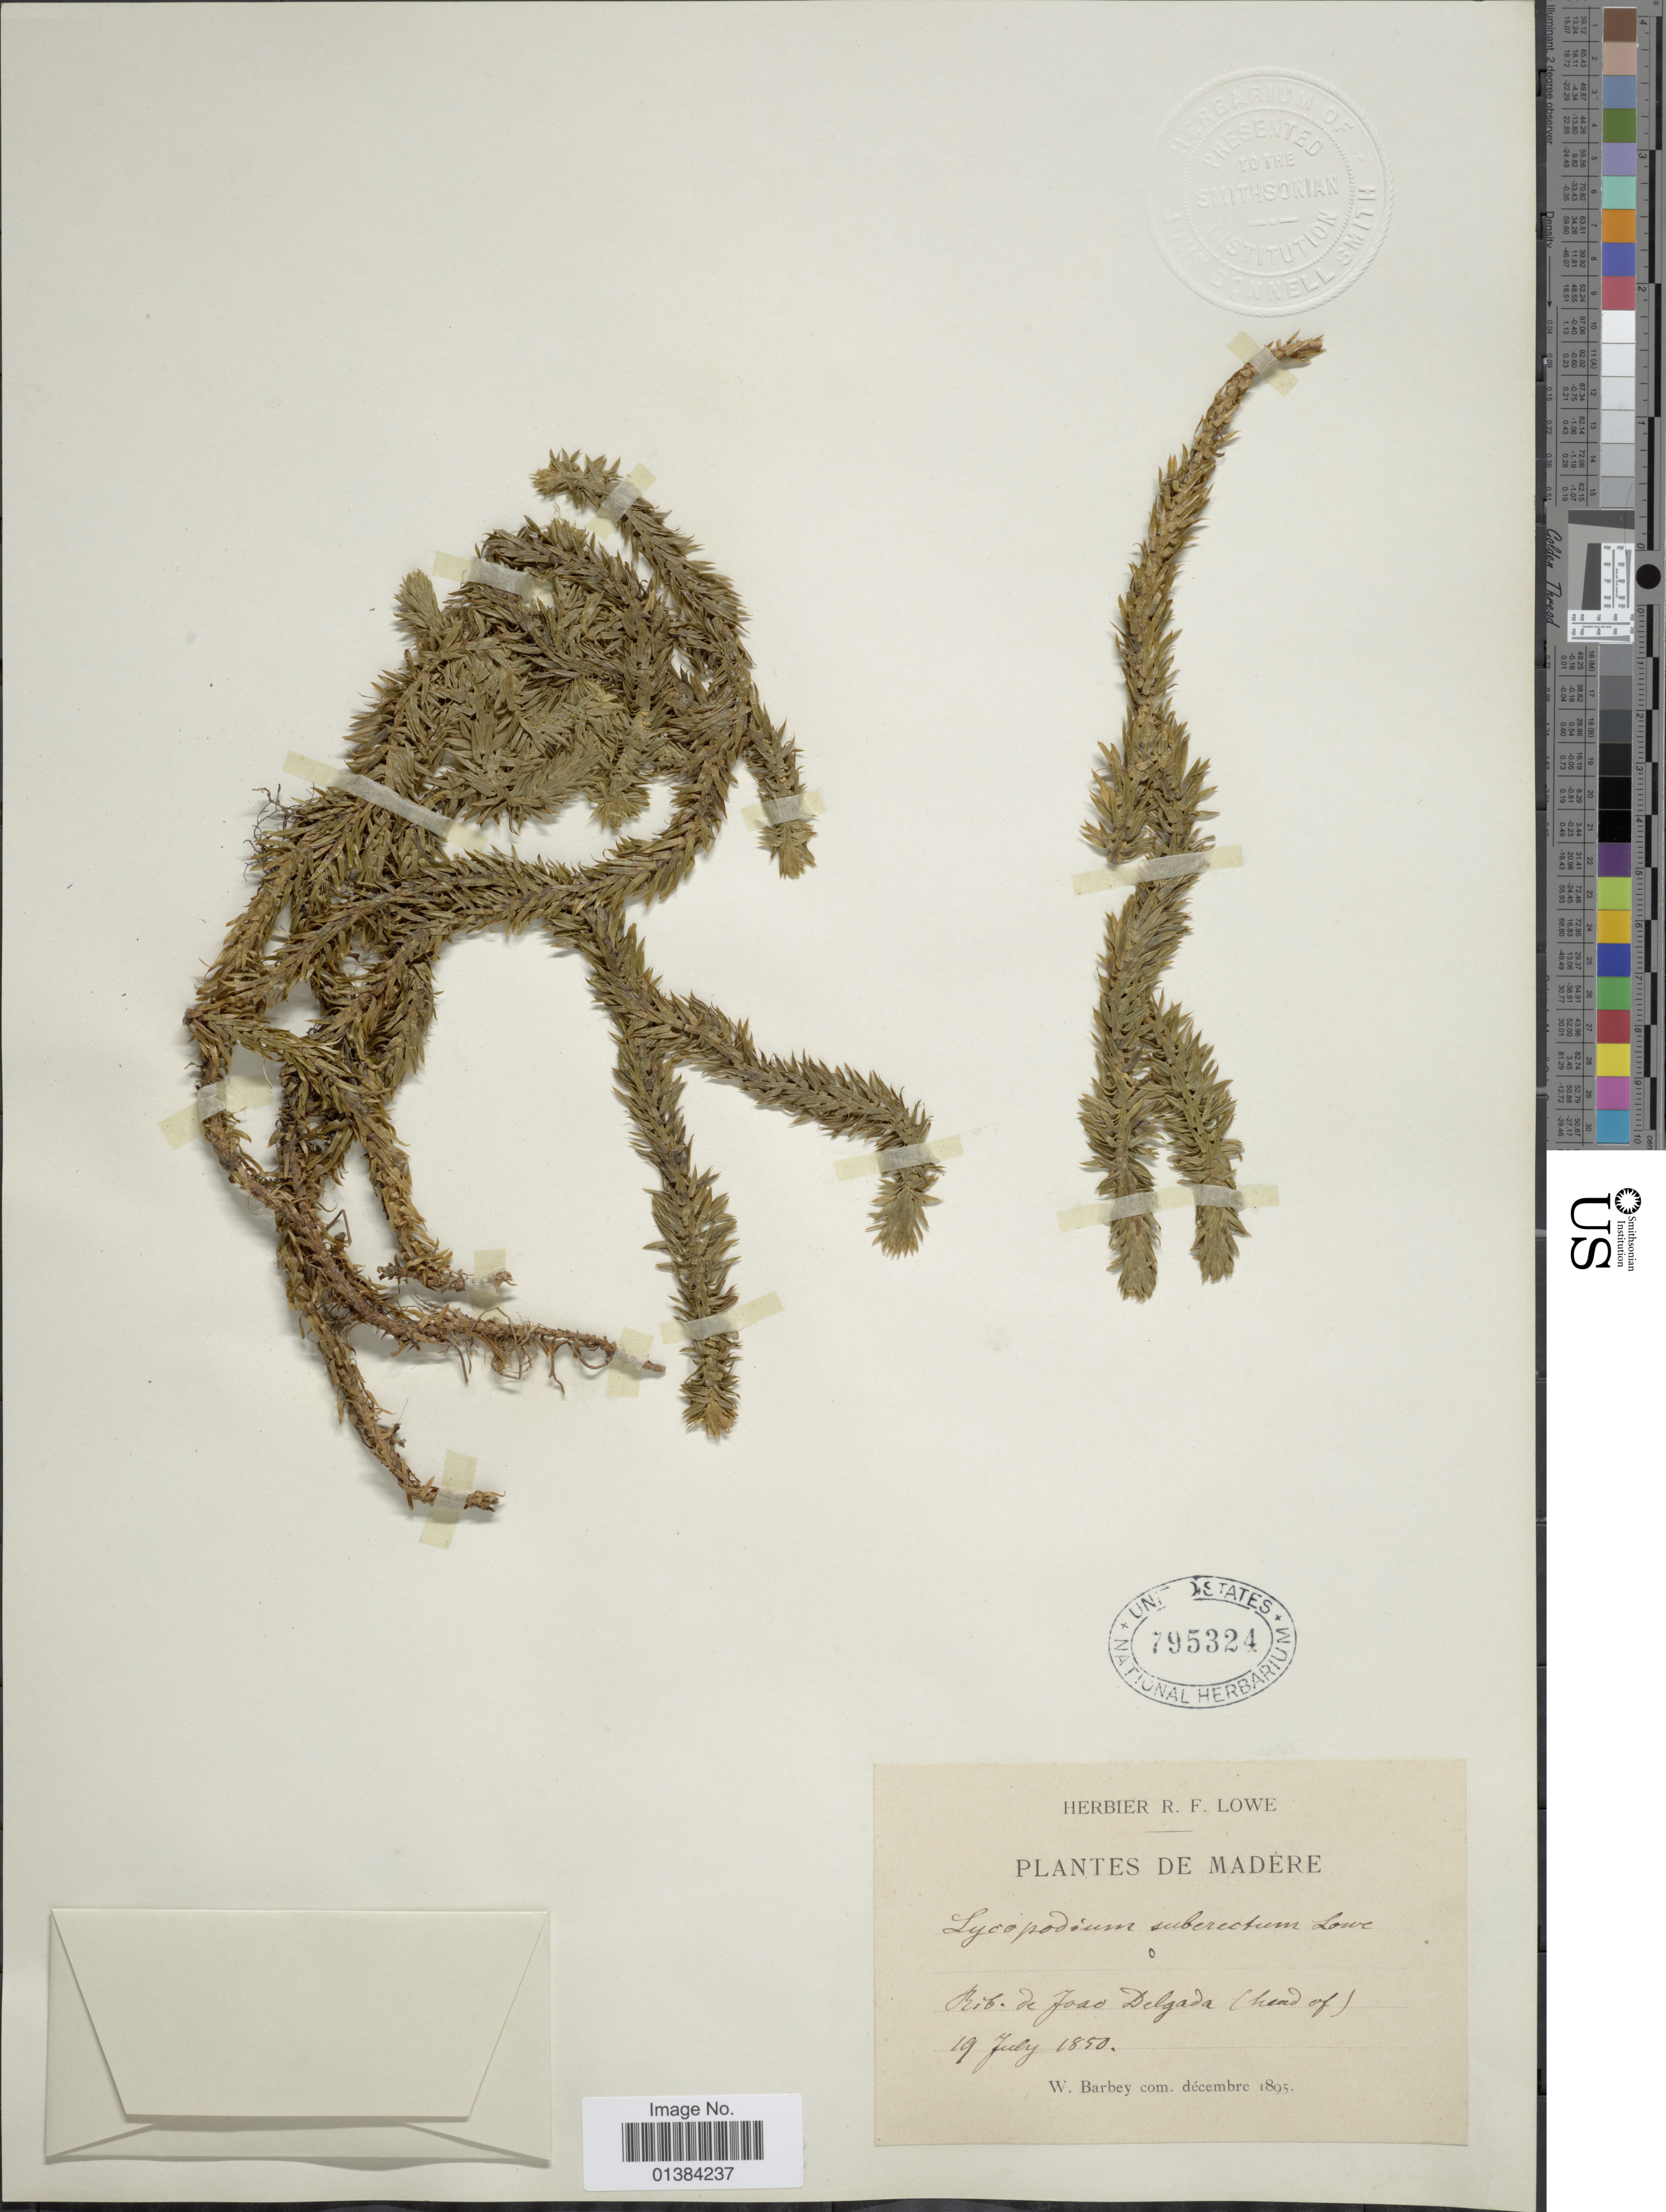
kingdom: Plantae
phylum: Tracheophyta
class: Lycopodiopsida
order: Lycopodiales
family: Lycopodiaceae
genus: Huperzia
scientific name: Huperzia selago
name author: (L.) Bernh. ex Schrank & Mart.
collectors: ex herb. R. F. Lowe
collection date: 1850-07-19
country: Portugal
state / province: Madeira (Aut. Reg.)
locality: Madère. Rib. de Joao Delgada (head of).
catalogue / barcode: US 795324